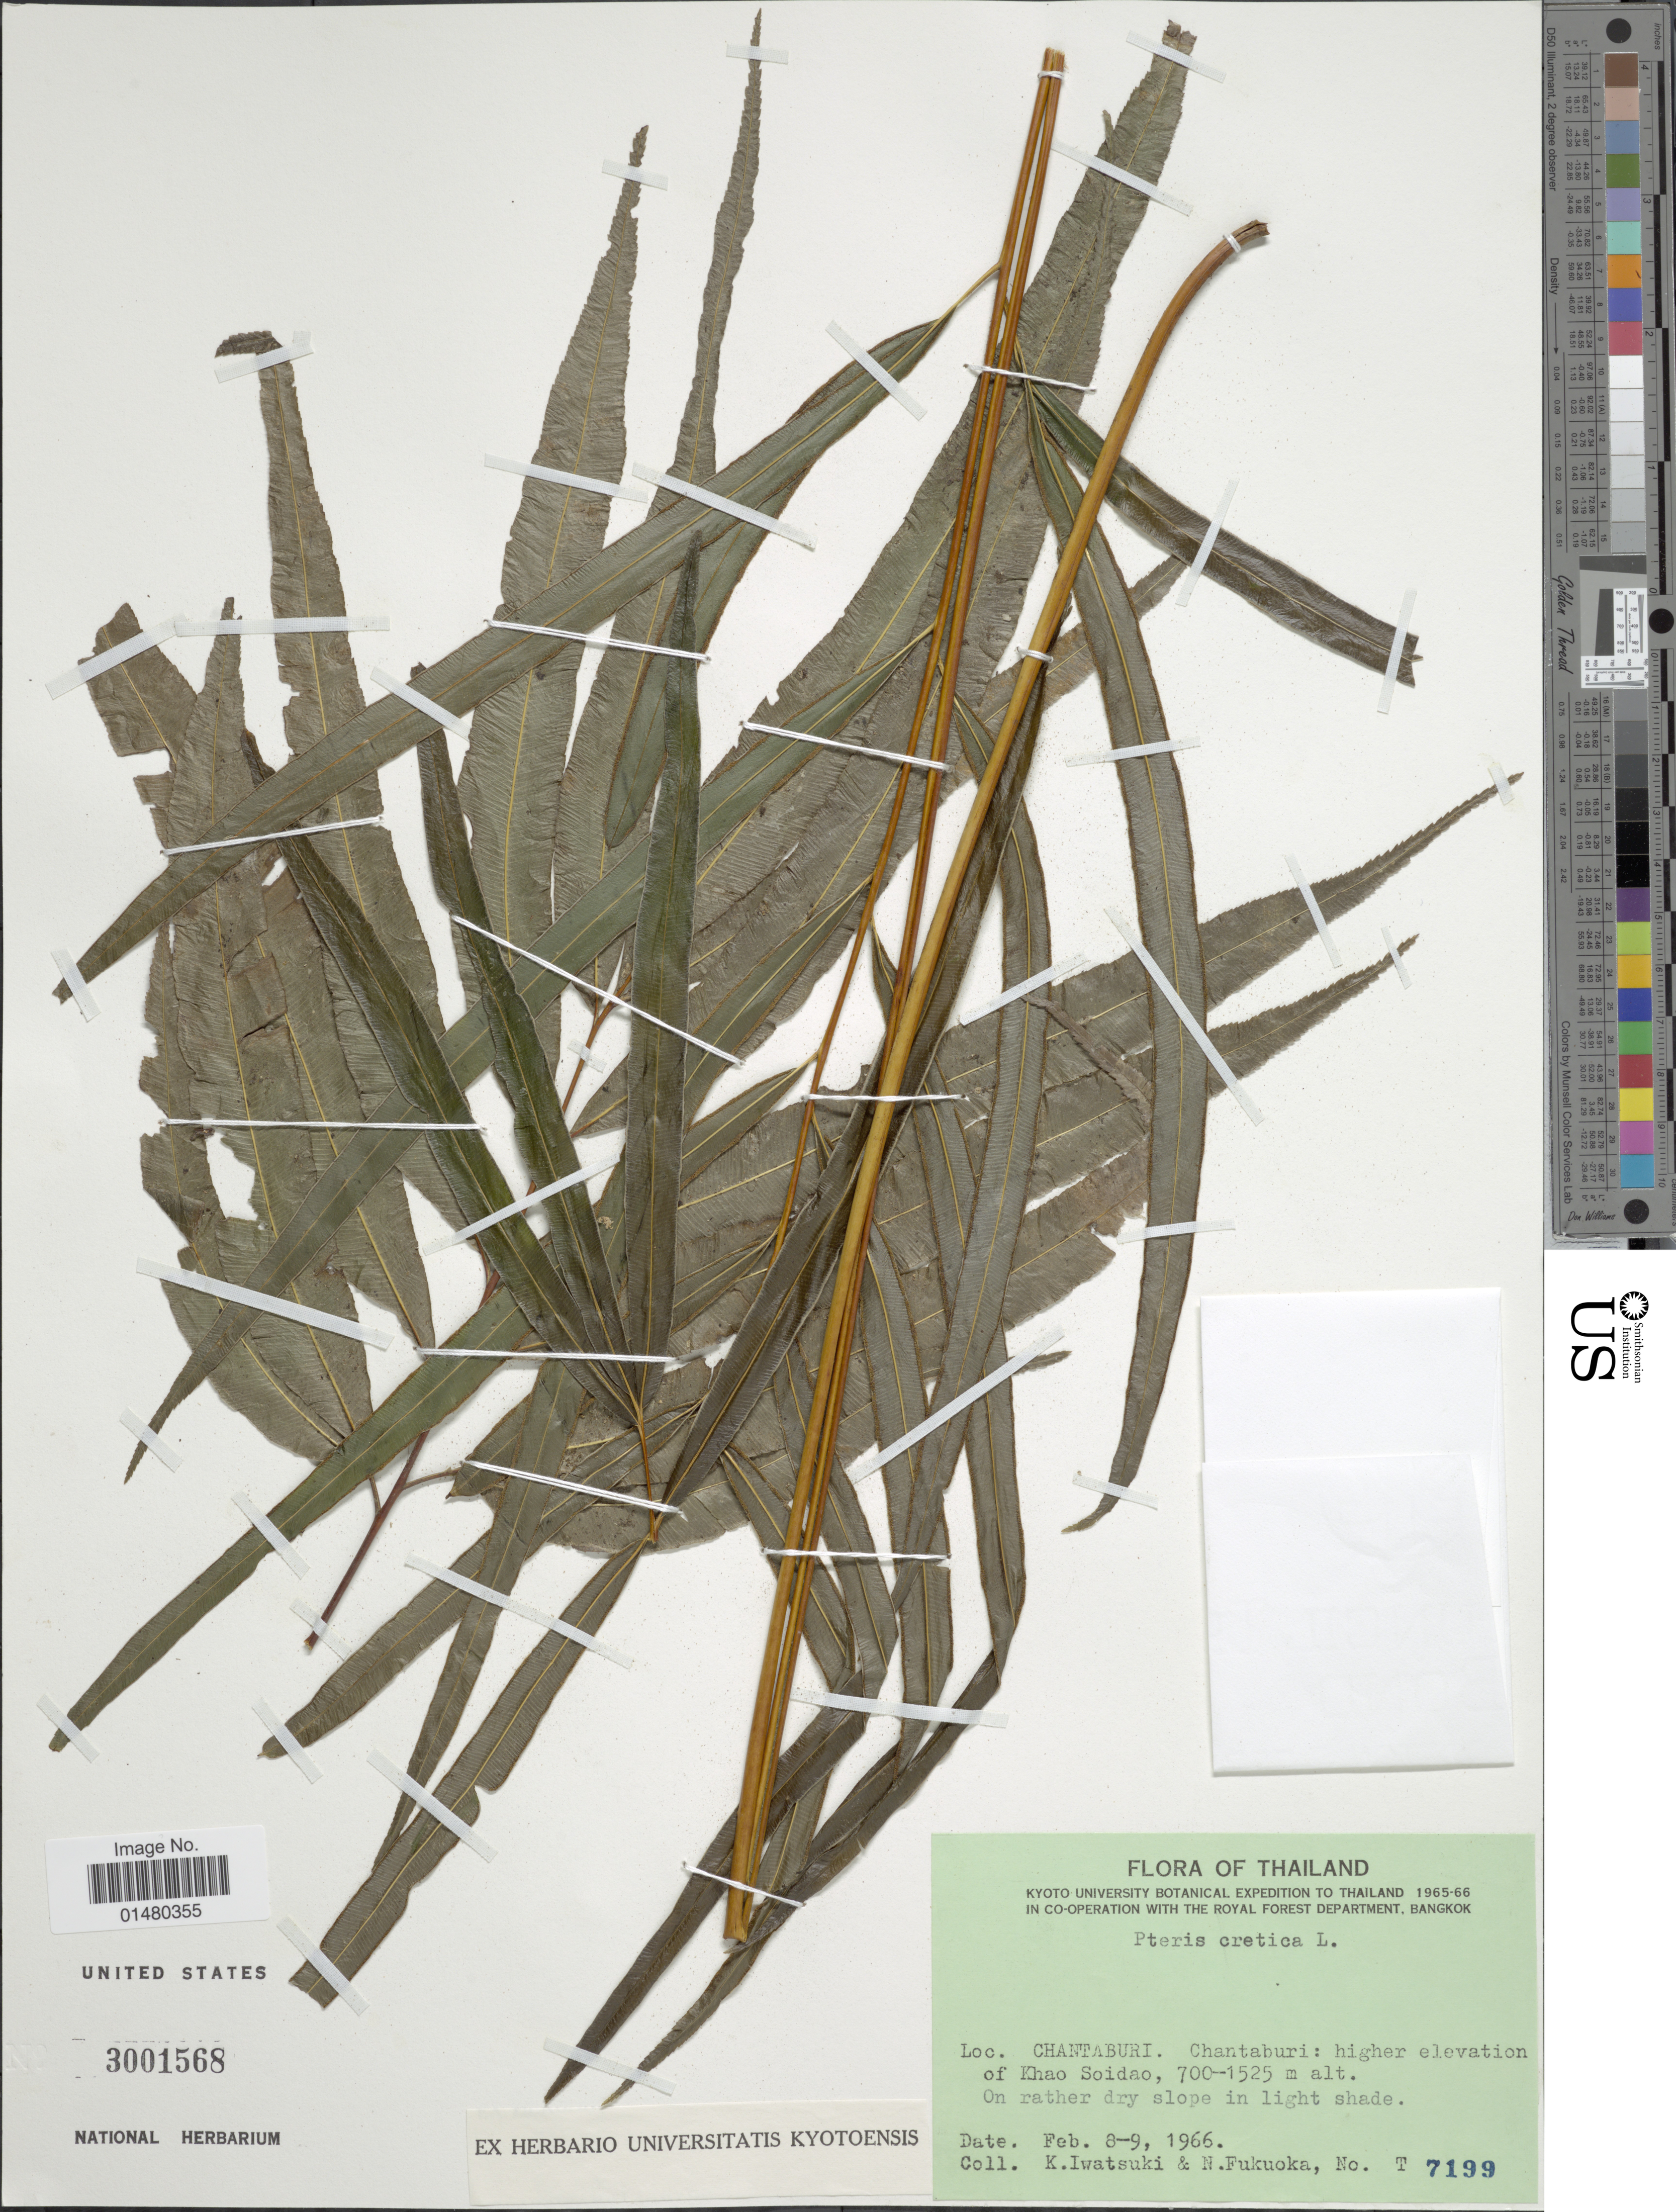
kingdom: Plantae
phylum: Tracheophyta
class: Polypodiopsida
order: Polypodiales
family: Pteridaceae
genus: Pteris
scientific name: Pteris cretica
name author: L.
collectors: K. Iwatsuki & N. Fukuoka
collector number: T 7199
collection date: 1966-02-08/1966-02-09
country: Thailand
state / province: Chanthaburi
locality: Higher elevation of Khao Soidao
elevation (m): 700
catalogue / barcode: US 3001568